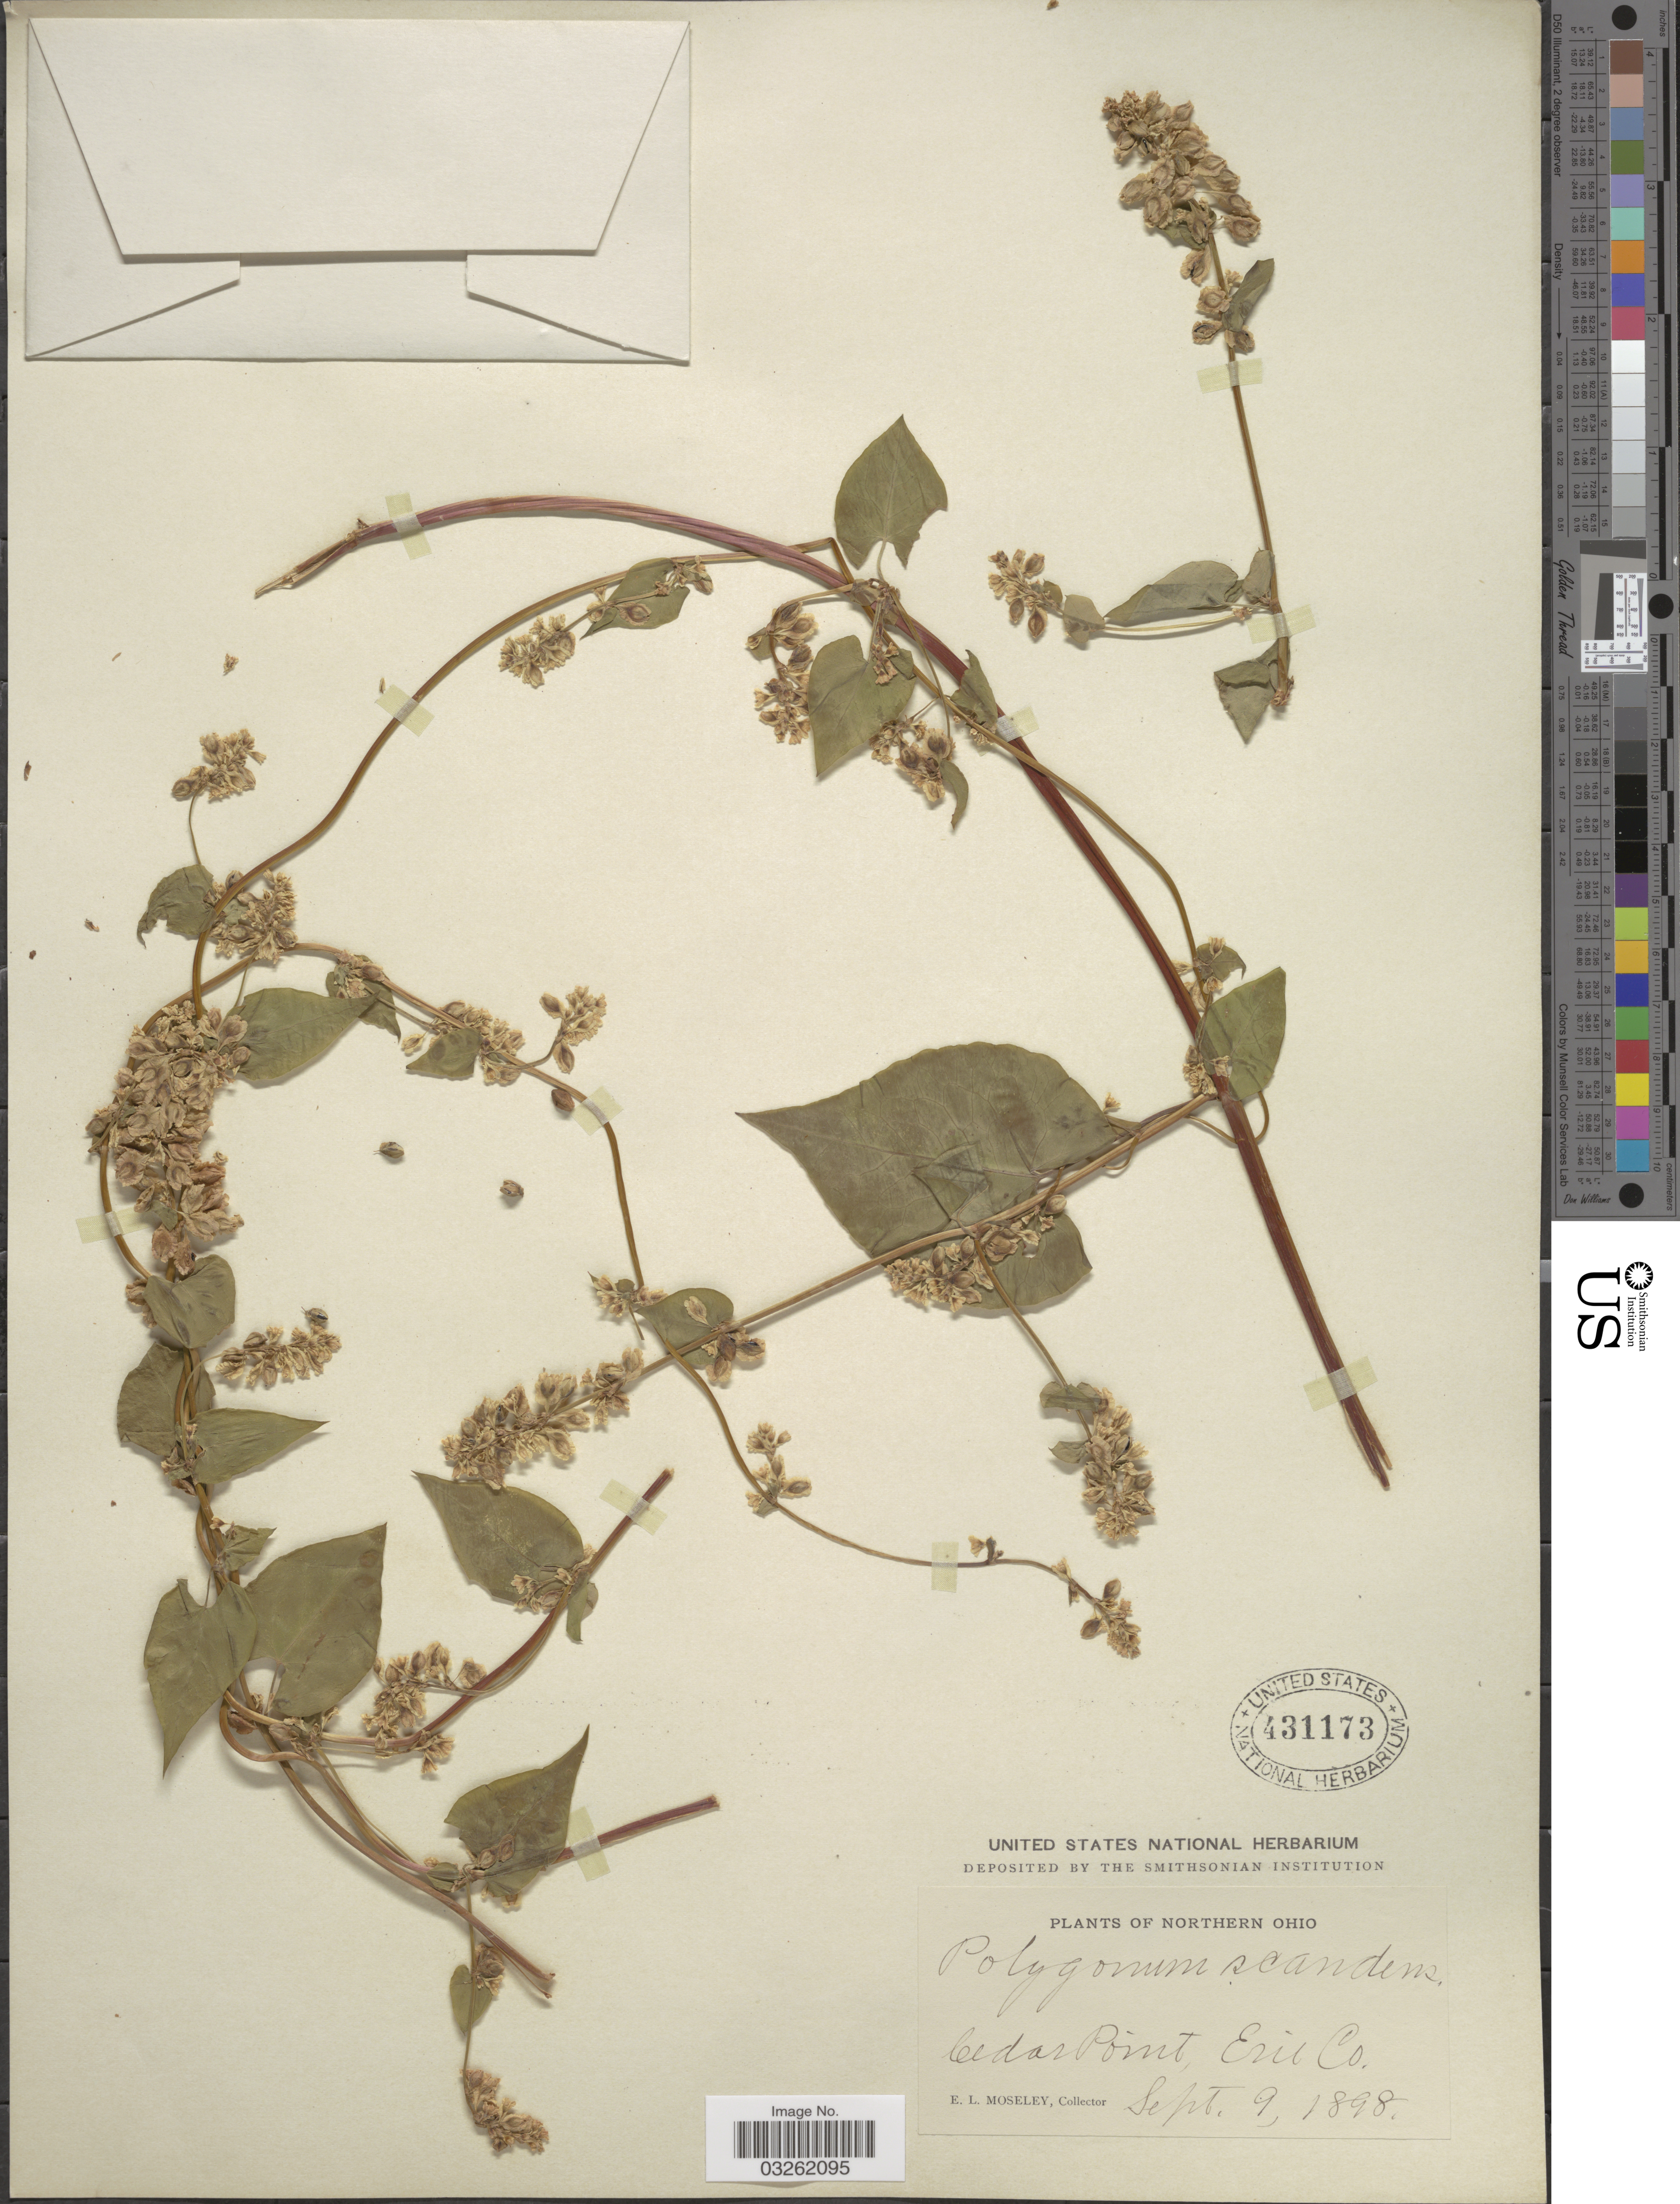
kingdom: Plantae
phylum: Tracheophyta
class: Magnoliopsida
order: Caryophyllales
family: Polygonaceae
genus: Fallopia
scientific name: Fallopia scandens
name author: (L.) Holub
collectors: E. Moseley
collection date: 1898-09-09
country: United States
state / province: Ohio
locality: Northern Ohio. Cedar Point, Erie Co.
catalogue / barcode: US 431173